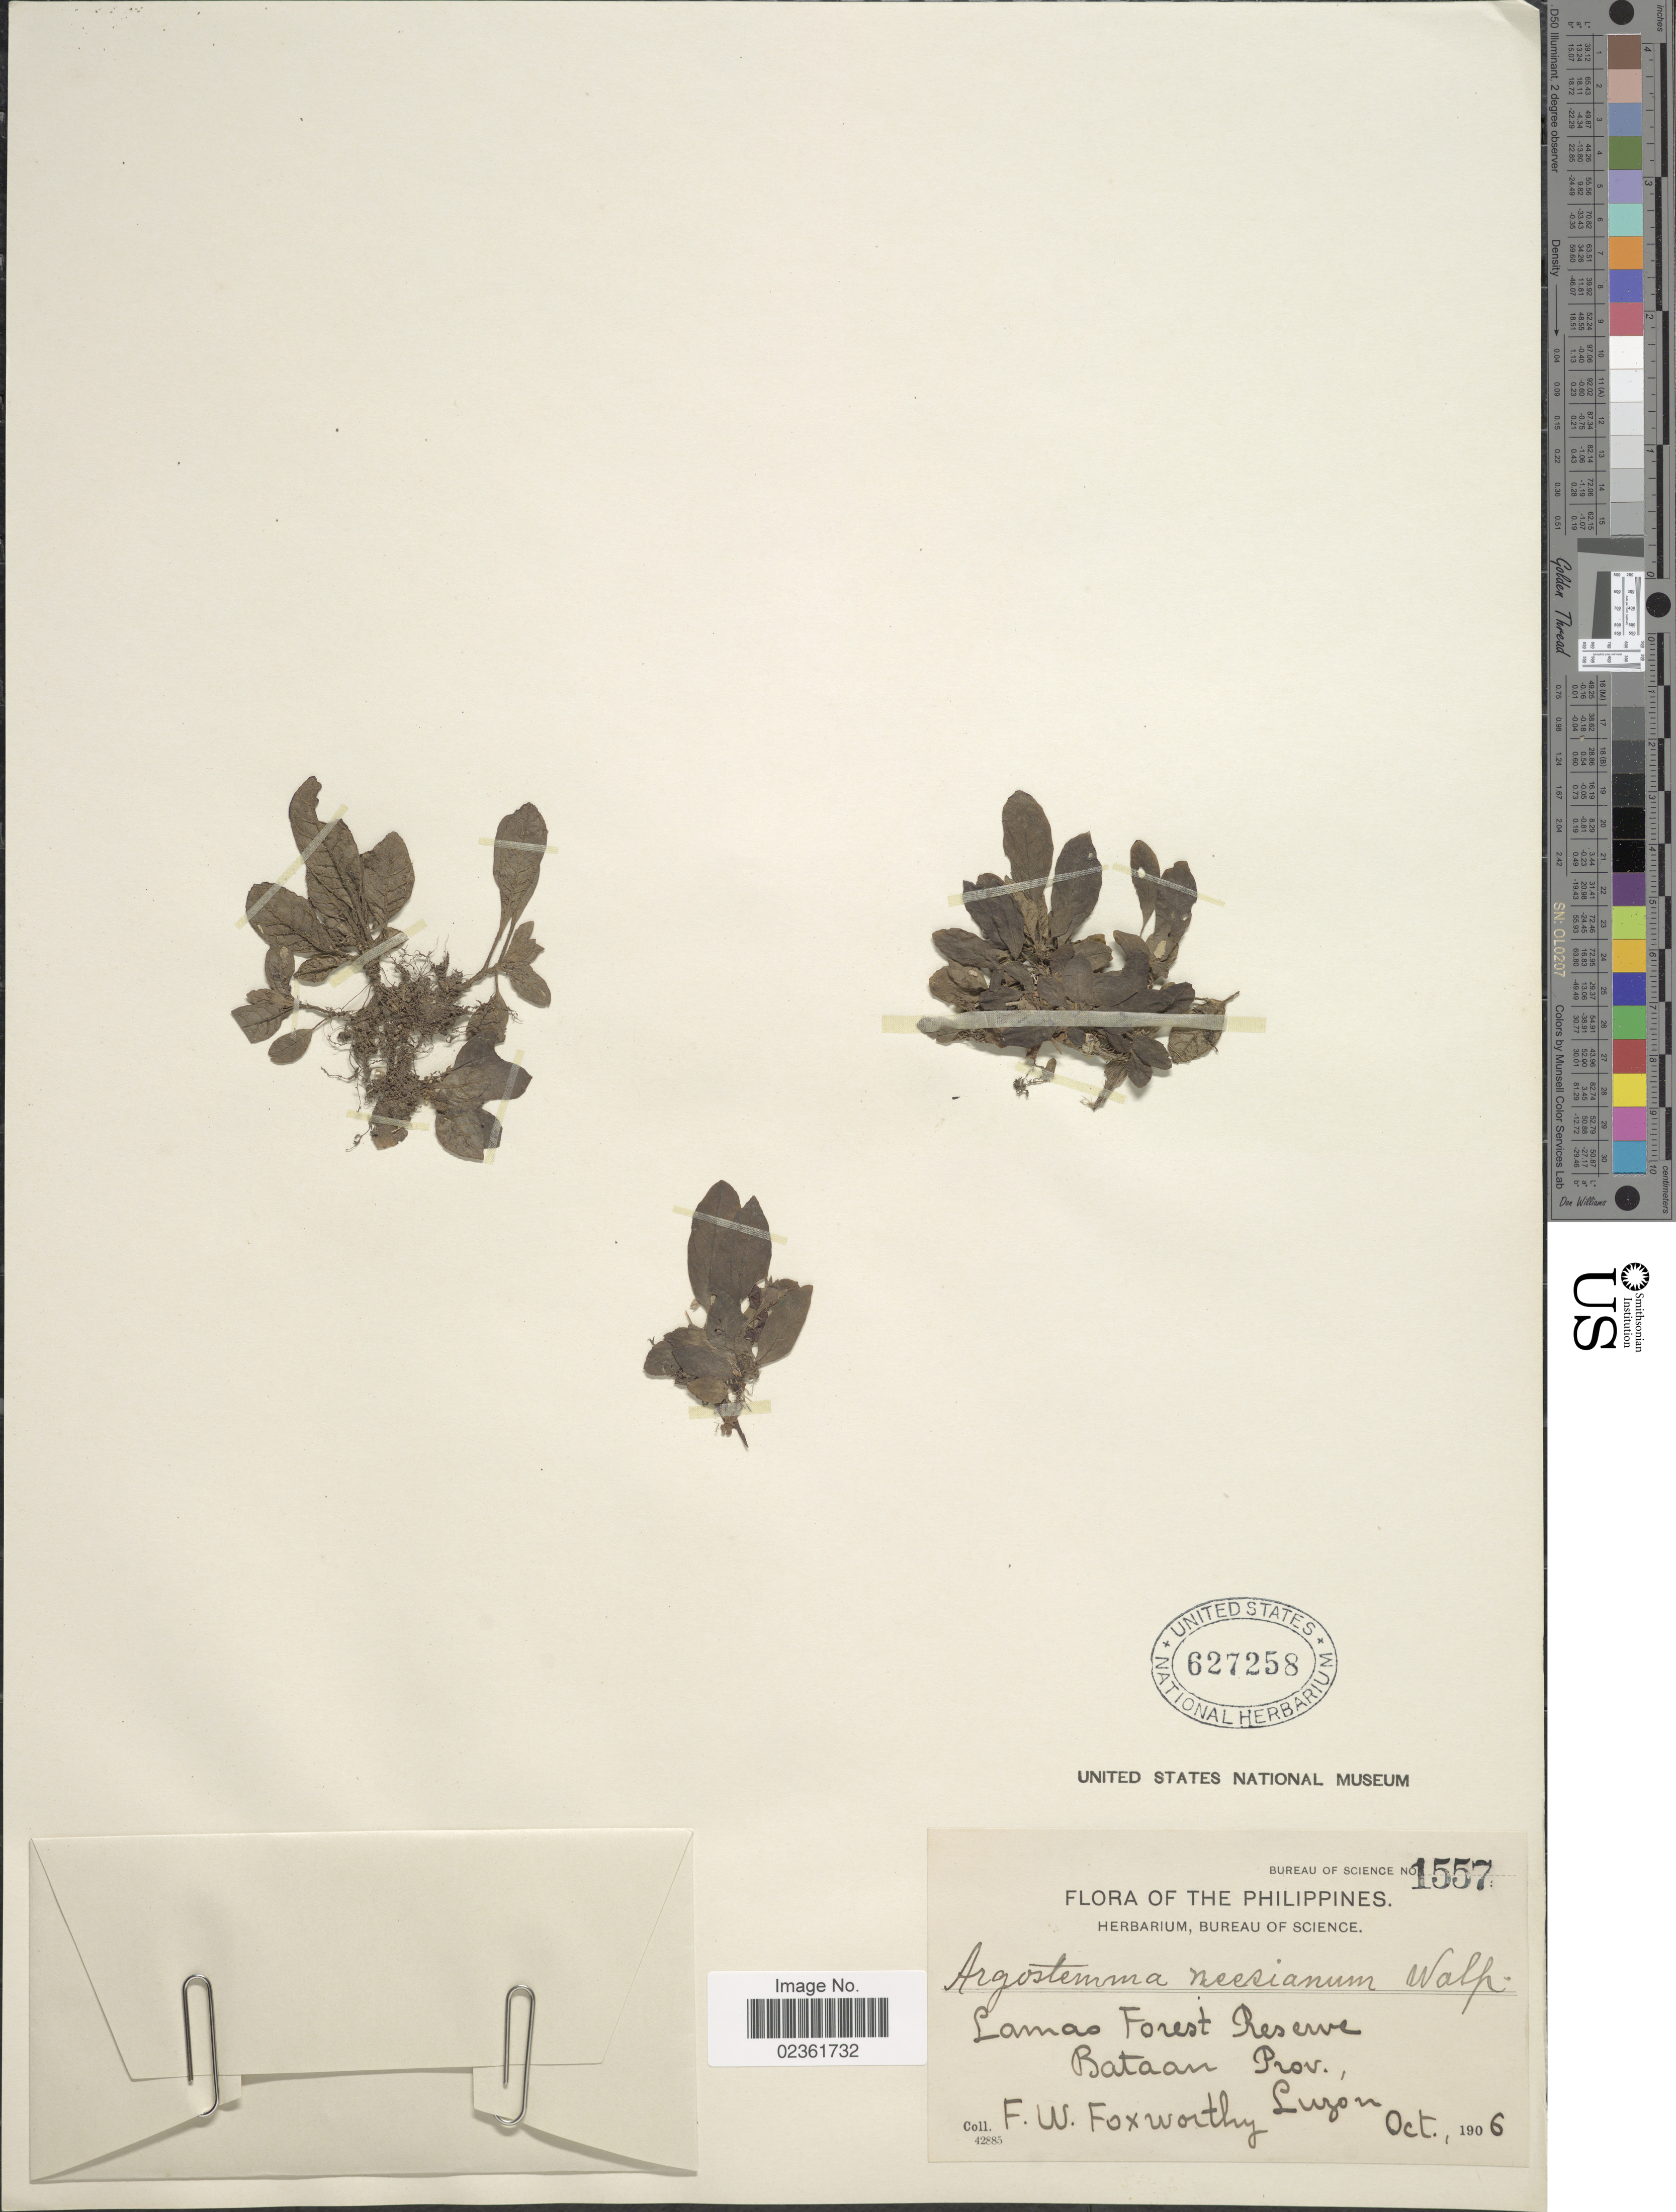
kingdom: Plantae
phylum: Tracheophyta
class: Magnoliopsida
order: Gentianales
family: Rubiaceae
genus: Argostemma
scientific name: Argostemma neesianum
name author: Walp.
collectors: F. W. Foxworthy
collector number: Bureau of Science 1557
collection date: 1906-10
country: Philippines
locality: Lamao Forest Reserve, Bataan Prov., Luzon.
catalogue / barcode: US 627258